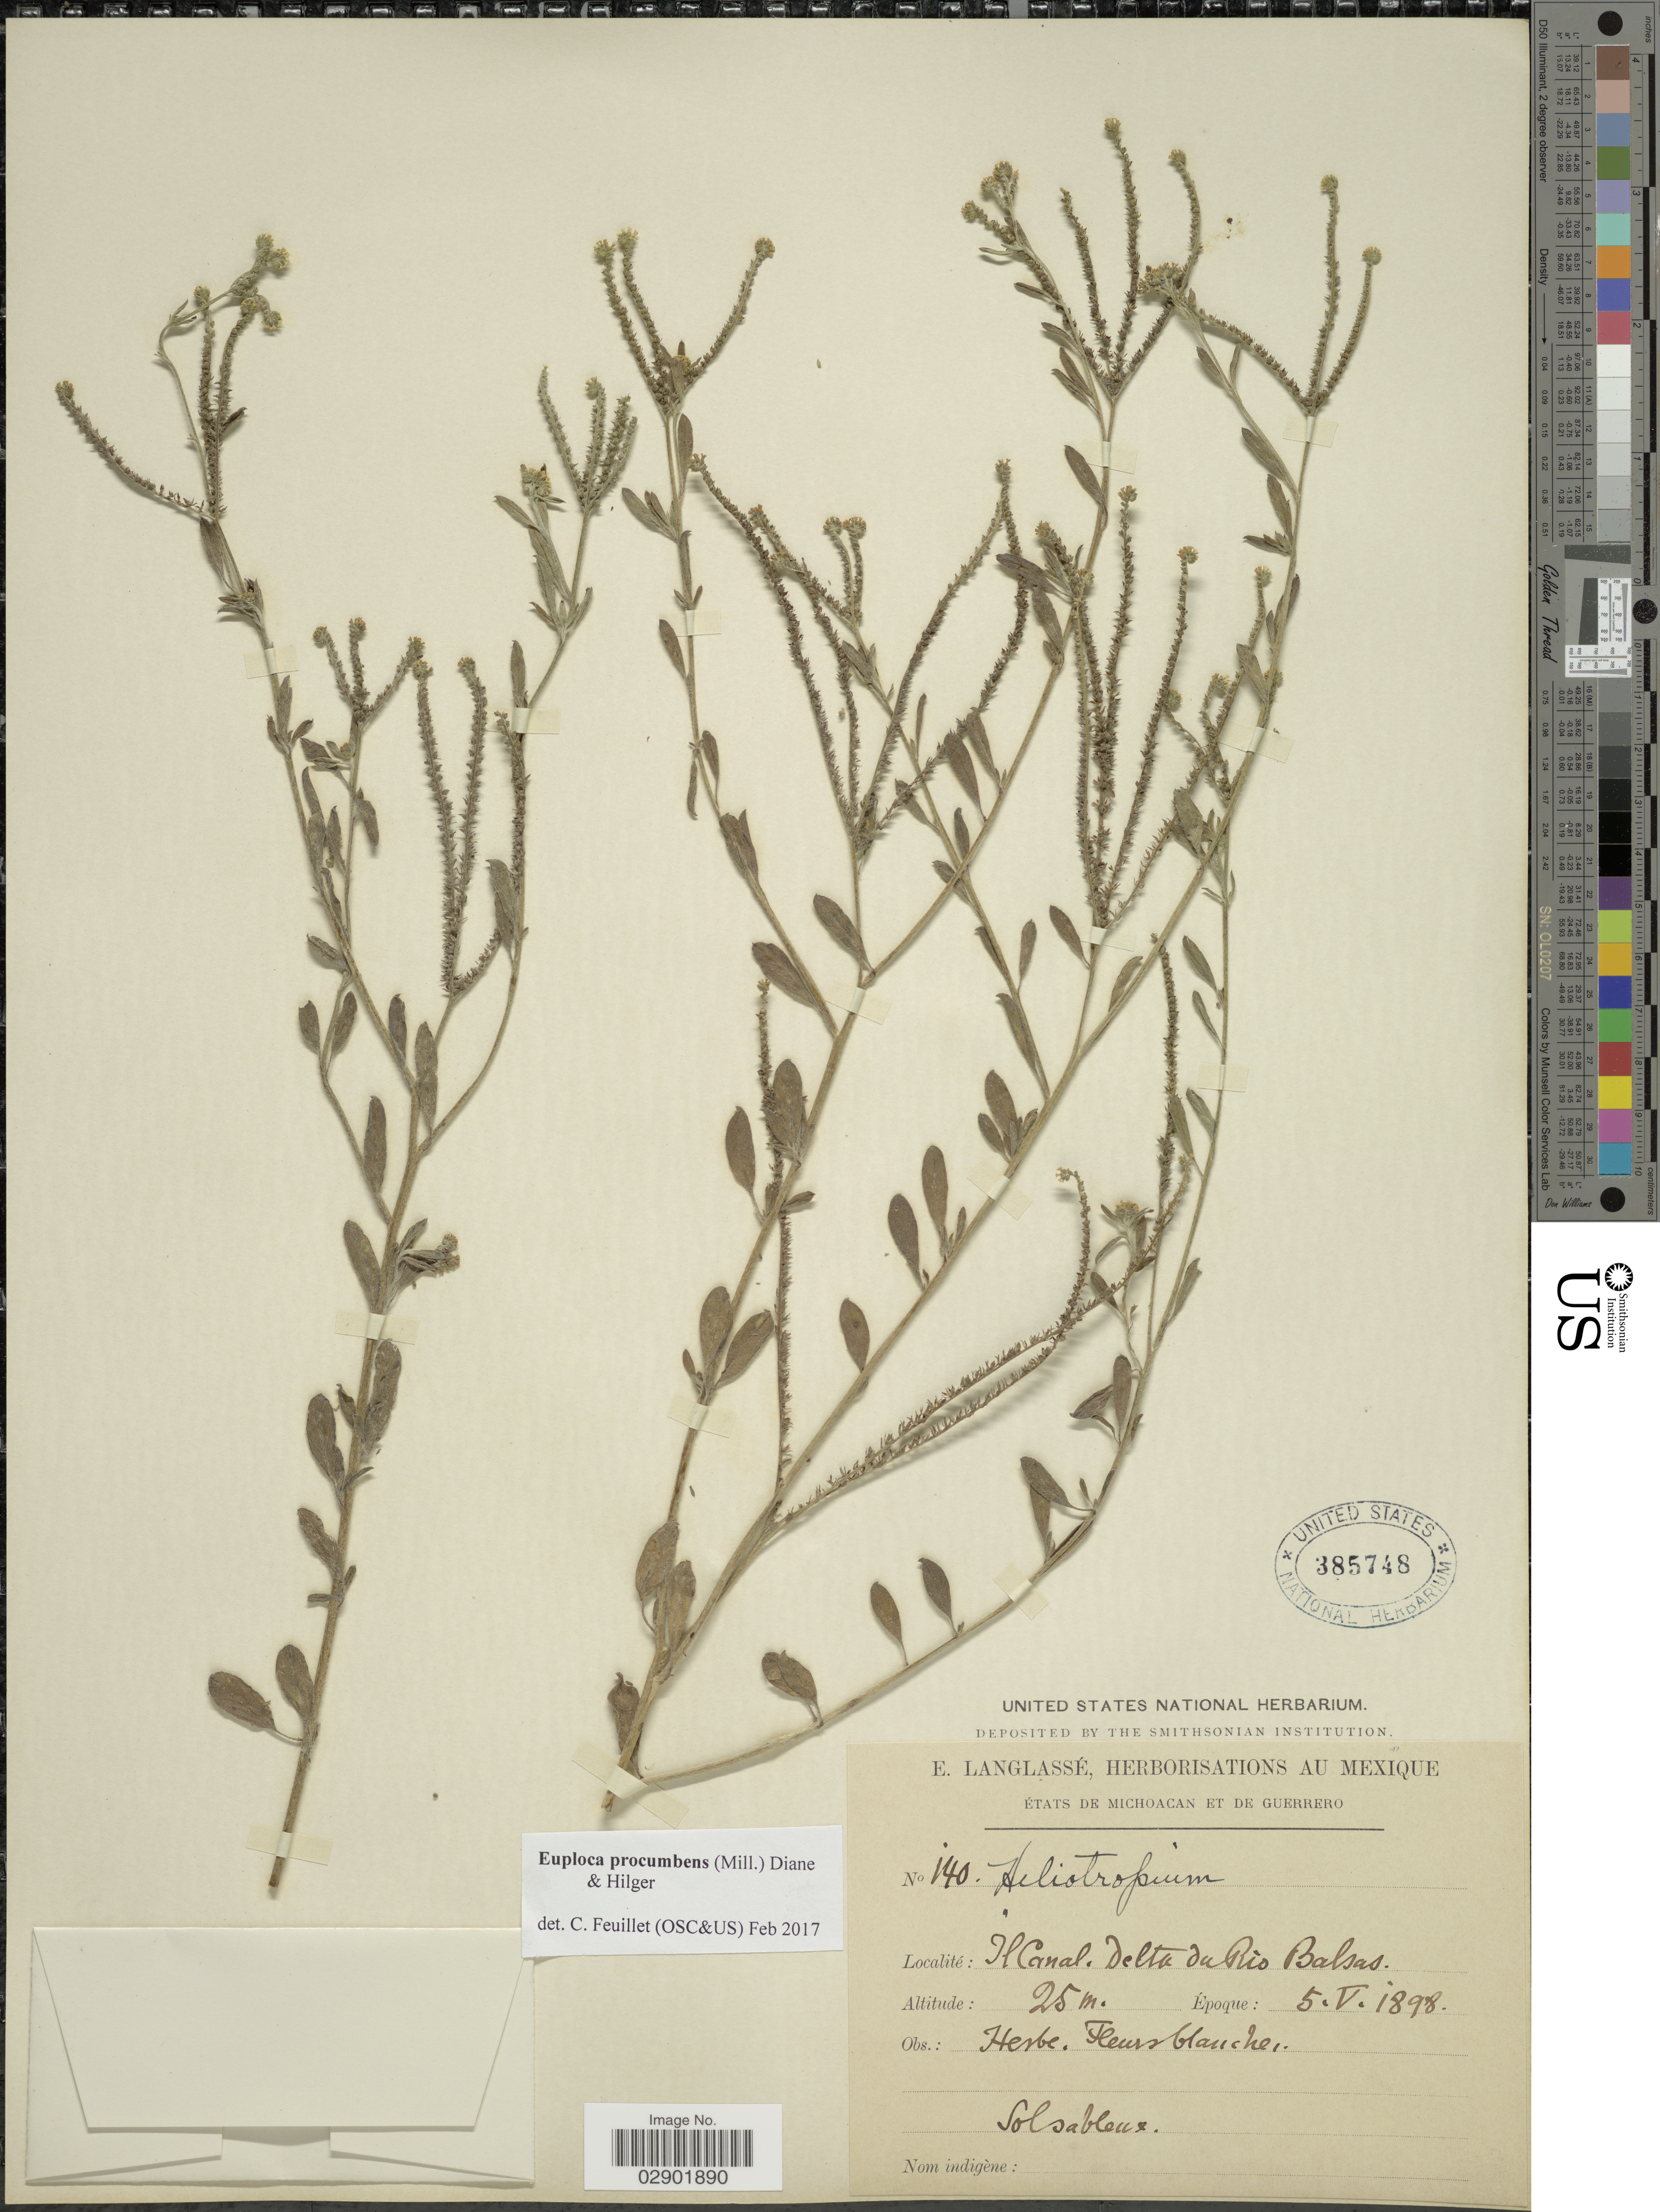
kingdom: Plantae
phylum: Tracheophyta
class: Magnoliopsida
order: Boraginales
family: Heliotropiaceae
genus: Euploca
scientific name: Euploca procumbens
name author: (Mill.) Diane & Hilger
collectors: E. Langlassé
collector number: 140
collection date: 1898-05-05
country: Mexico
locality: États de Michoacan et de Guerrero. Il Canal. Delta du Rio Balsas.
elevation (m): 25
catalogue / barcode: US 385748